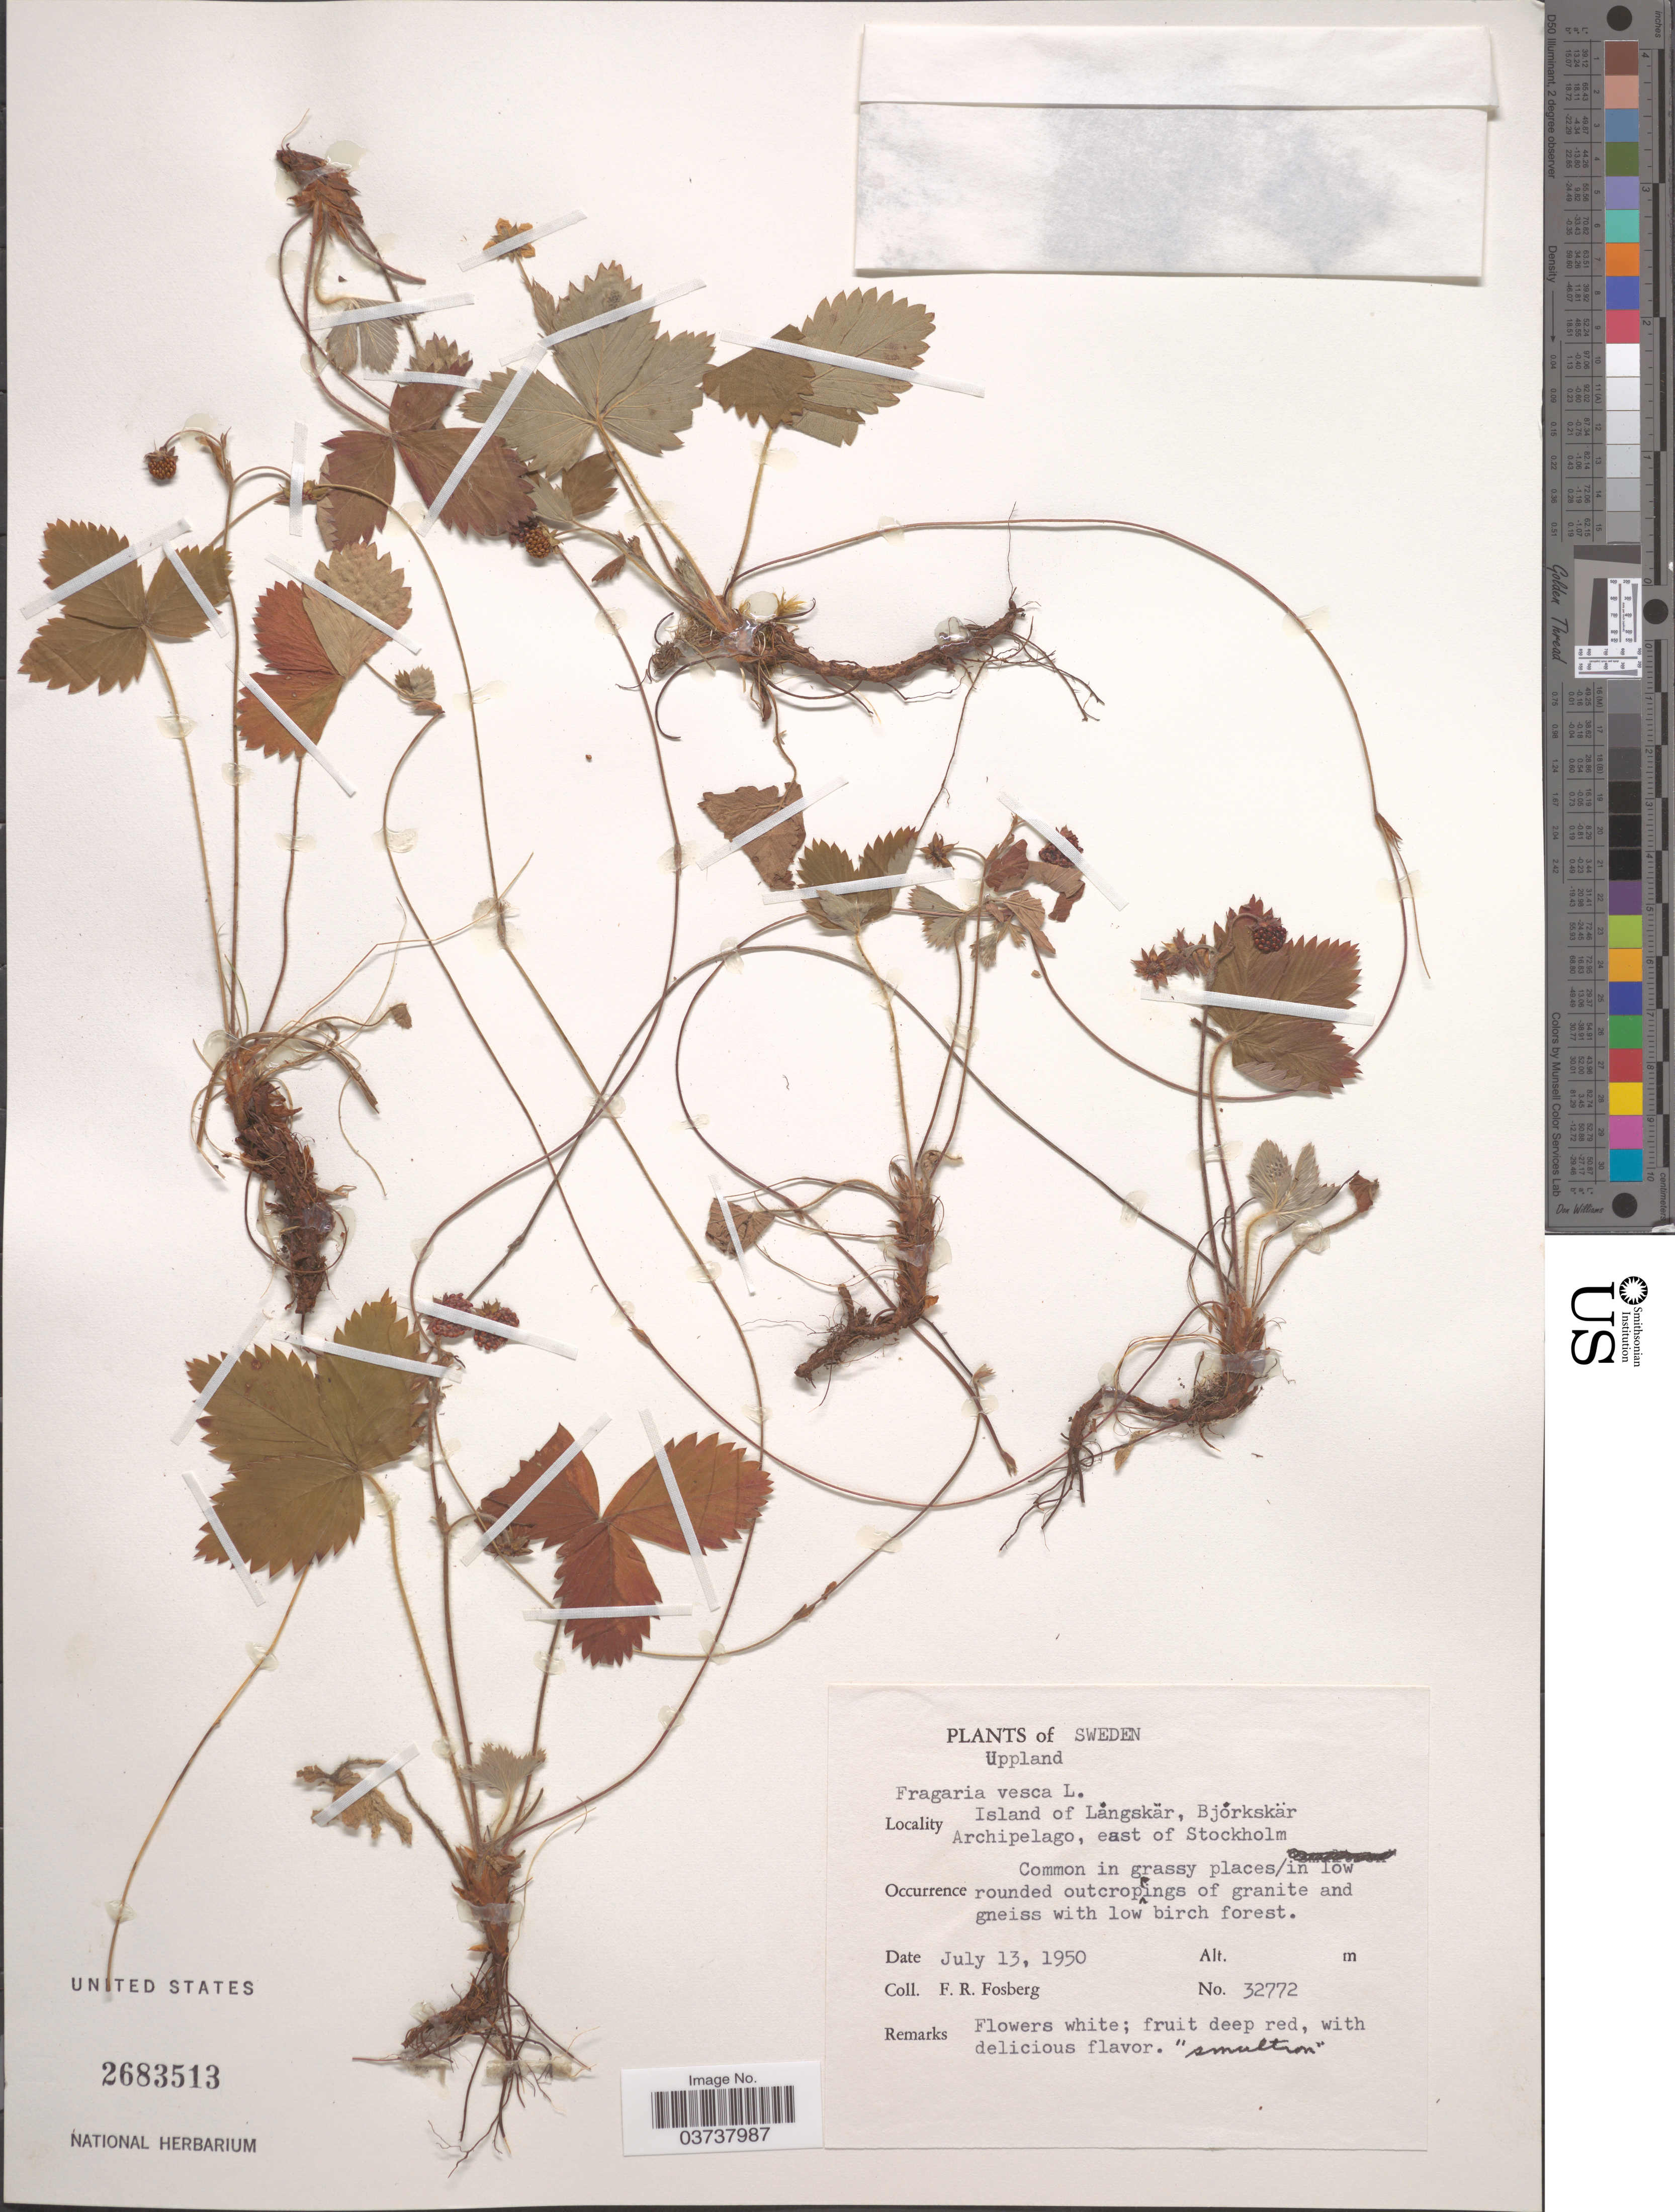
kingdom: Plantae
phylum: Tracheophyta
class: Magnoliopsida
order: Rosales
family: Rosaceae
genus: Fragaria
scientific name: Fragaria vesca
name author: L.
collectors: F. R. Fosberg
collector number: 32772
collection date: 1950-07-13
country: Sweden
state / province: Stockholm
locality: Uppland. Island of Langskär, Bjorkskär Archipelago, east of Stockholm.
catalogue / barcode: US 2683513